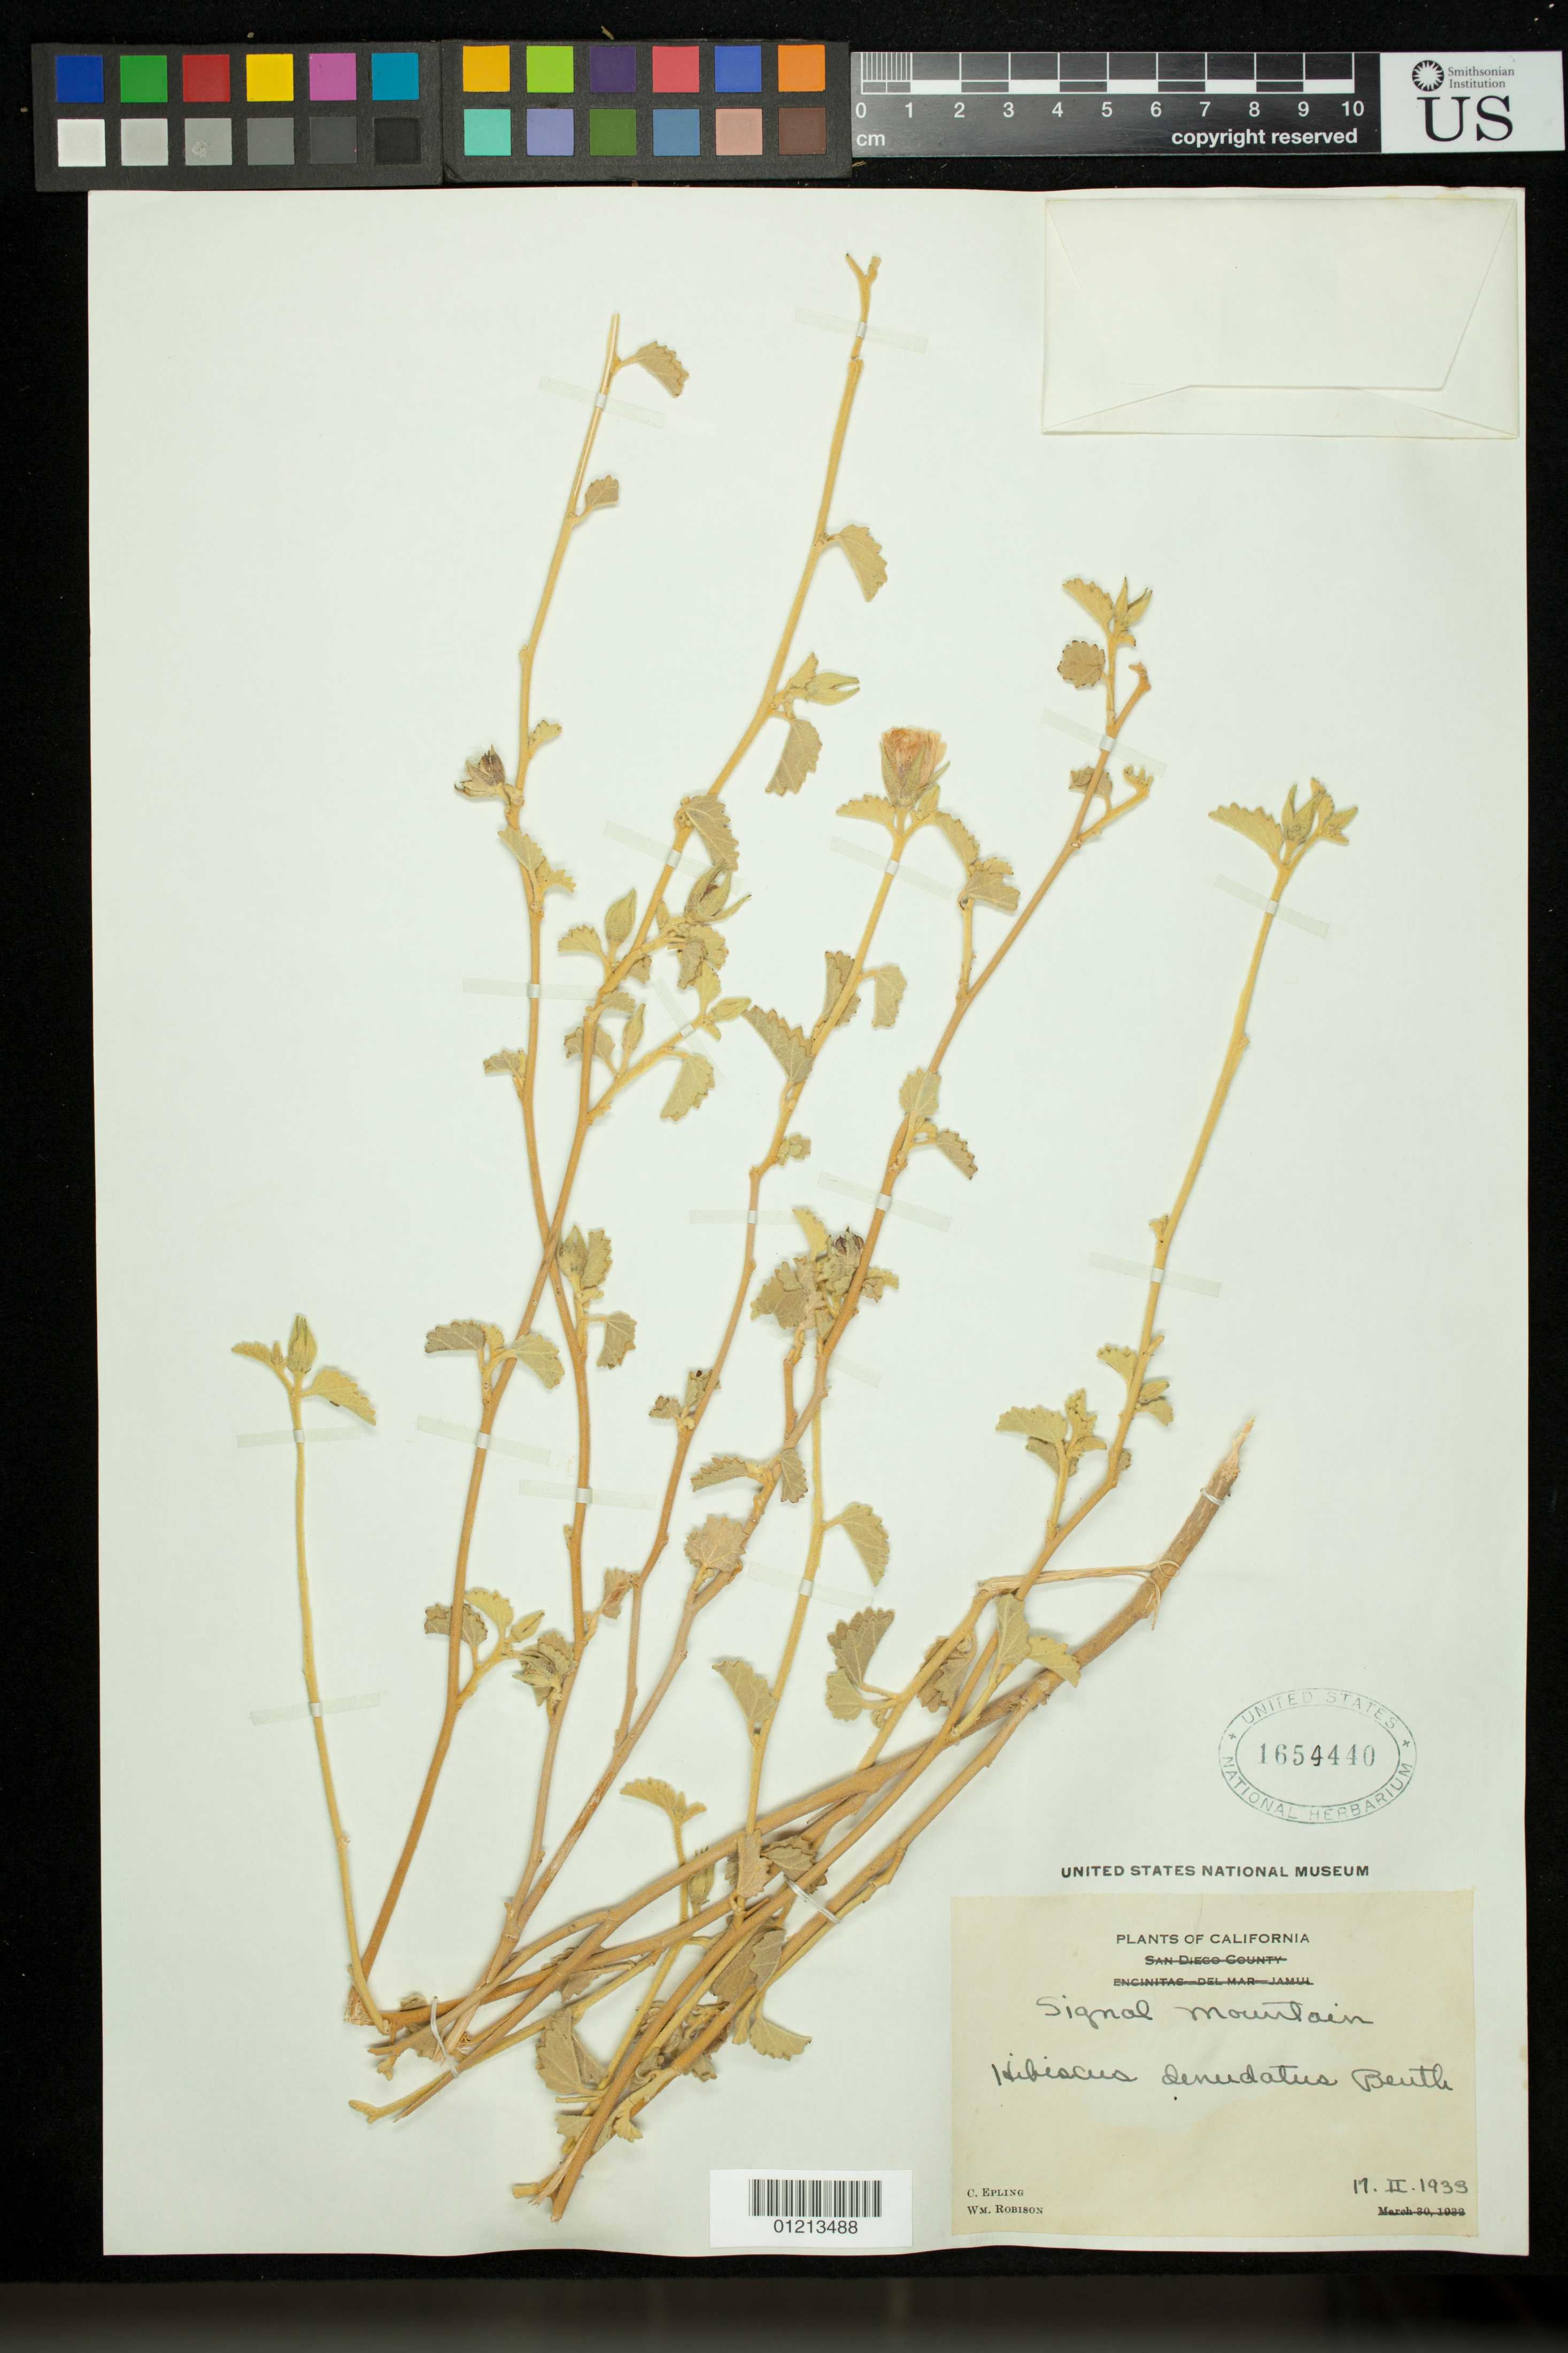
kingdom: Plantae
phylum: Tracheophyta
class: Magnoliopsida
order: Malvales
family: Malvaceae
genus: Hibiscus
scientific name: Hibiscus denudatus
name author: Benth.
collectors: C. C. Epling & W. Robison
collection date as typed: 17 Feb 1933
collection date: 1933-02-17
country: United States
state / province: California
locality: Signal Mountain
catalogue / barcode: US 1654440